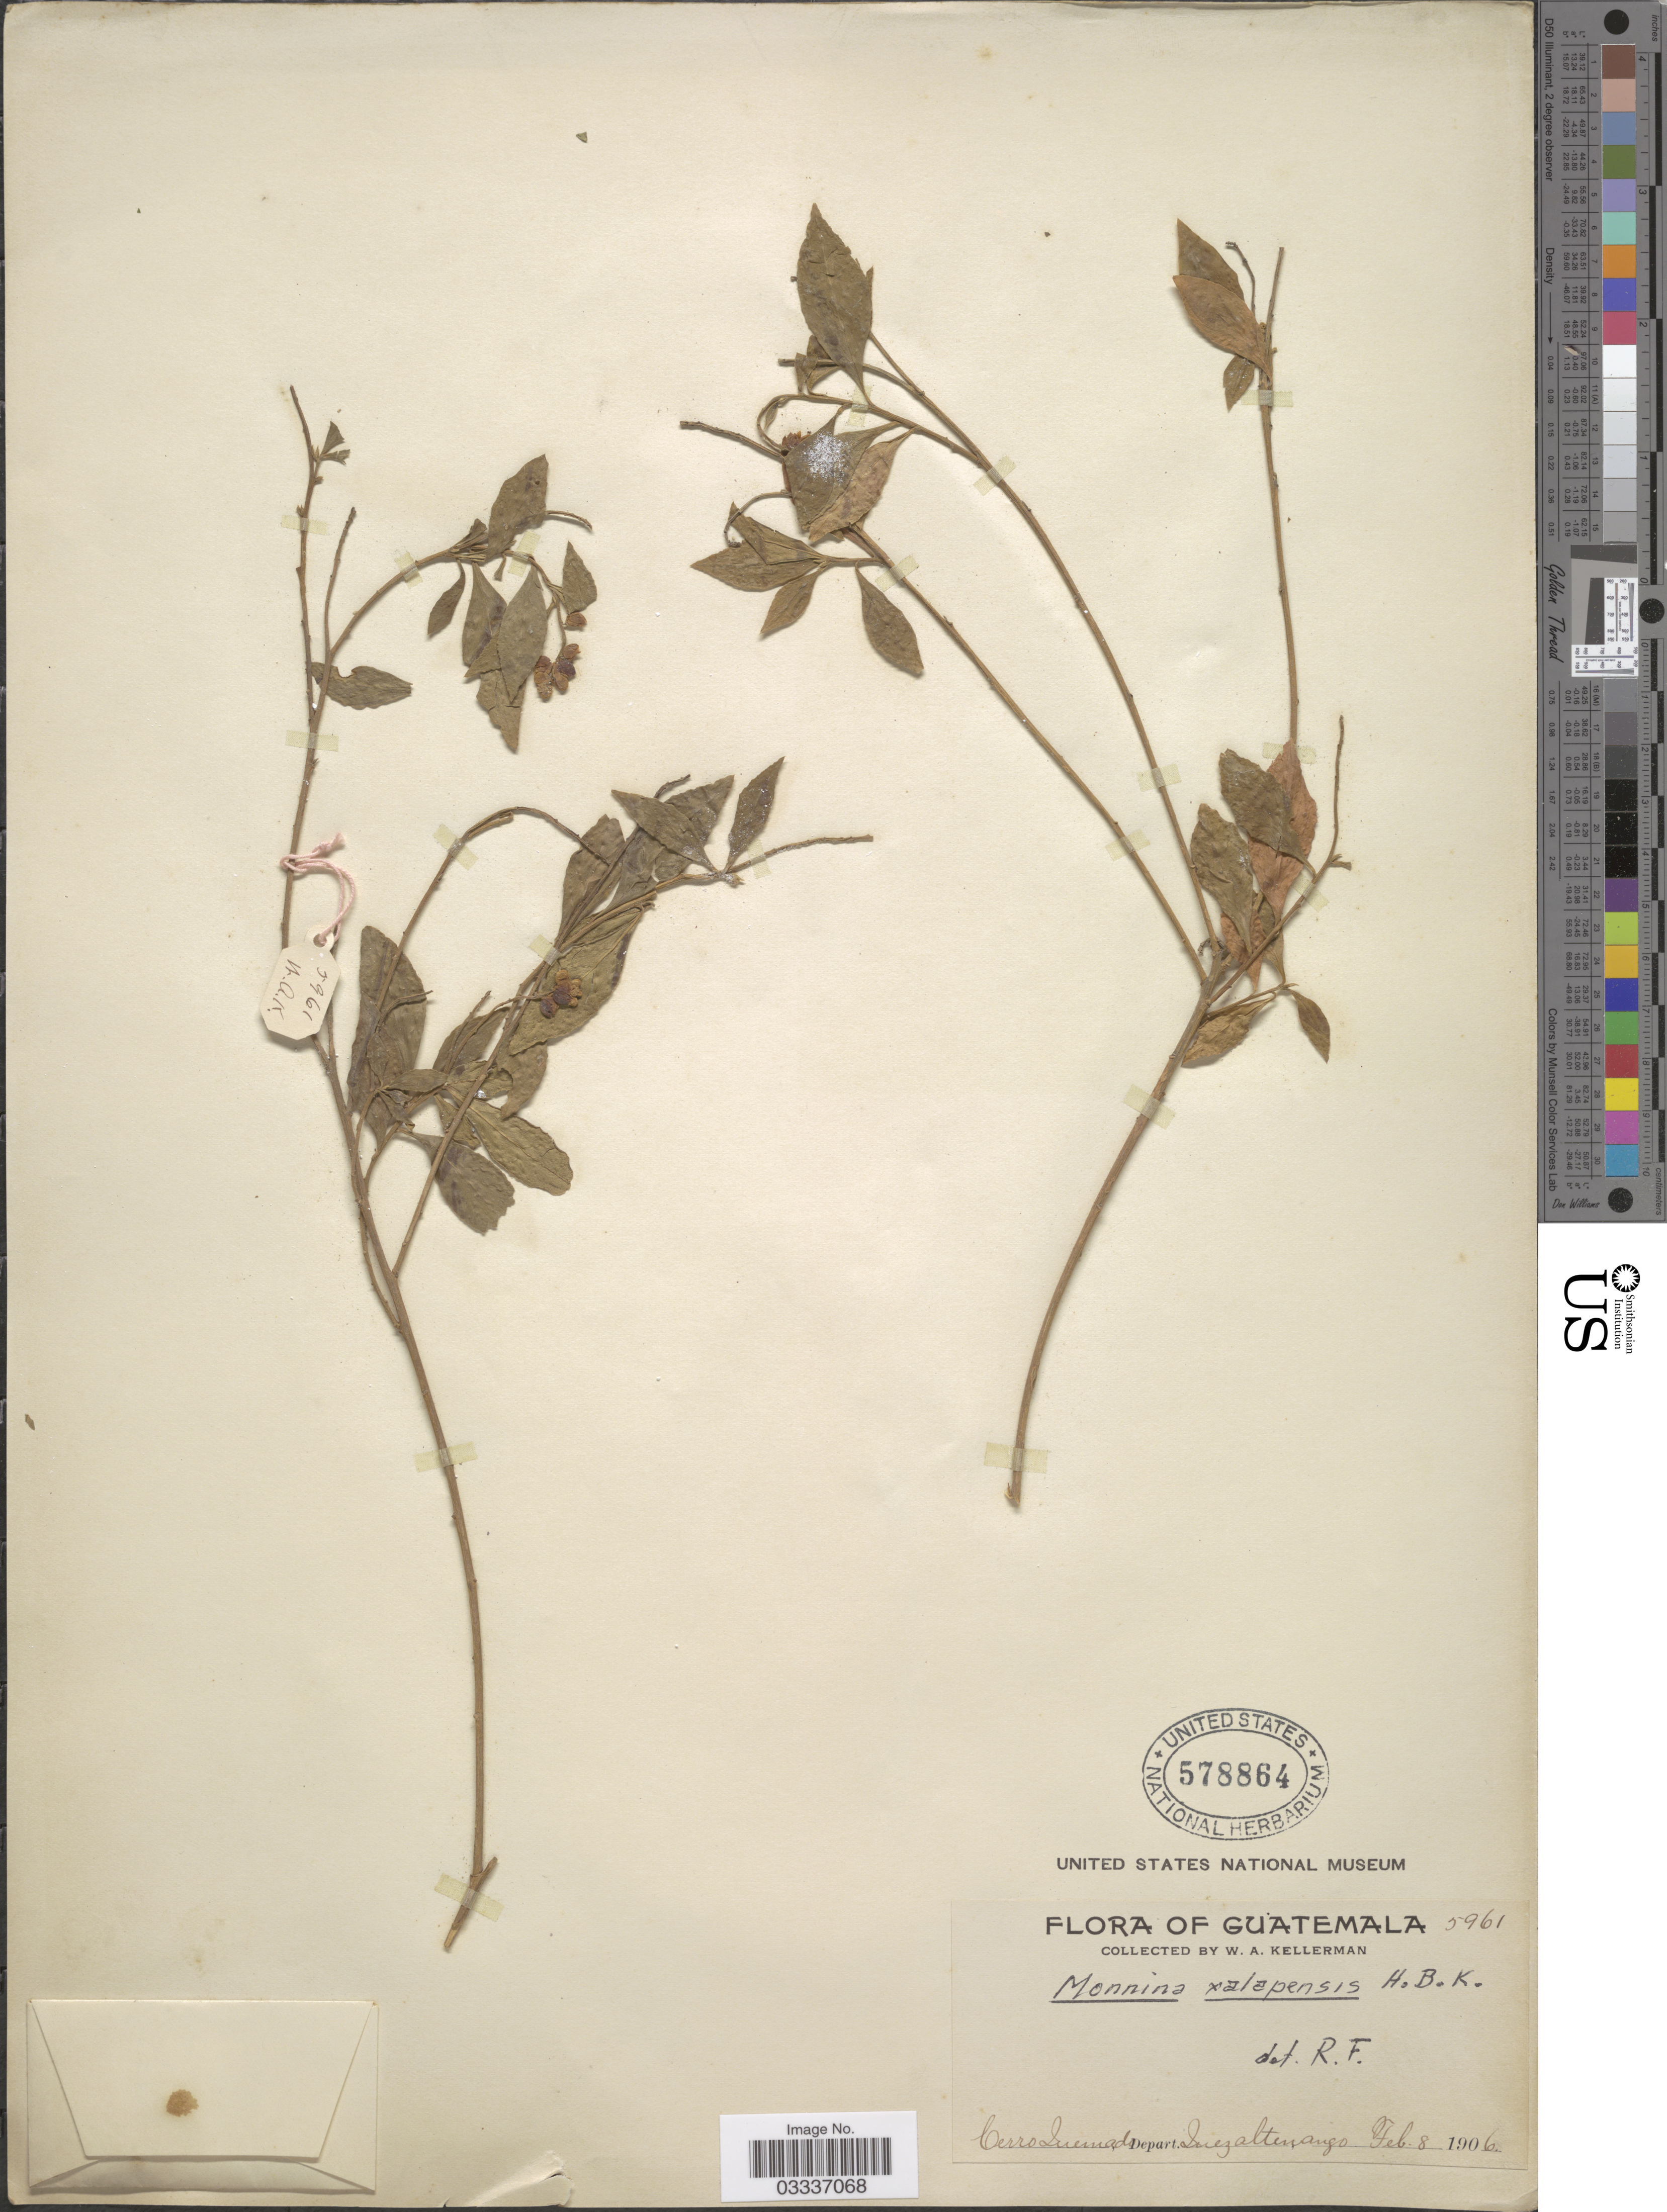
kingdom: Plantae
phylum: Tracheophyta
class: Magnoliopsida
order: Fabales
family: Polygalaceae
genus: Monnina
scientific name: Monnina xalapensis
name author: Kunth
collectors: W. Kellerman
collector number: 5961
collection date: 1906-02-08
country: Guatemala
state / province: Quetzaltenango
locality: Cerro Quemado. Depart. Quezaltenango.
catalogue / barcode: US 578864